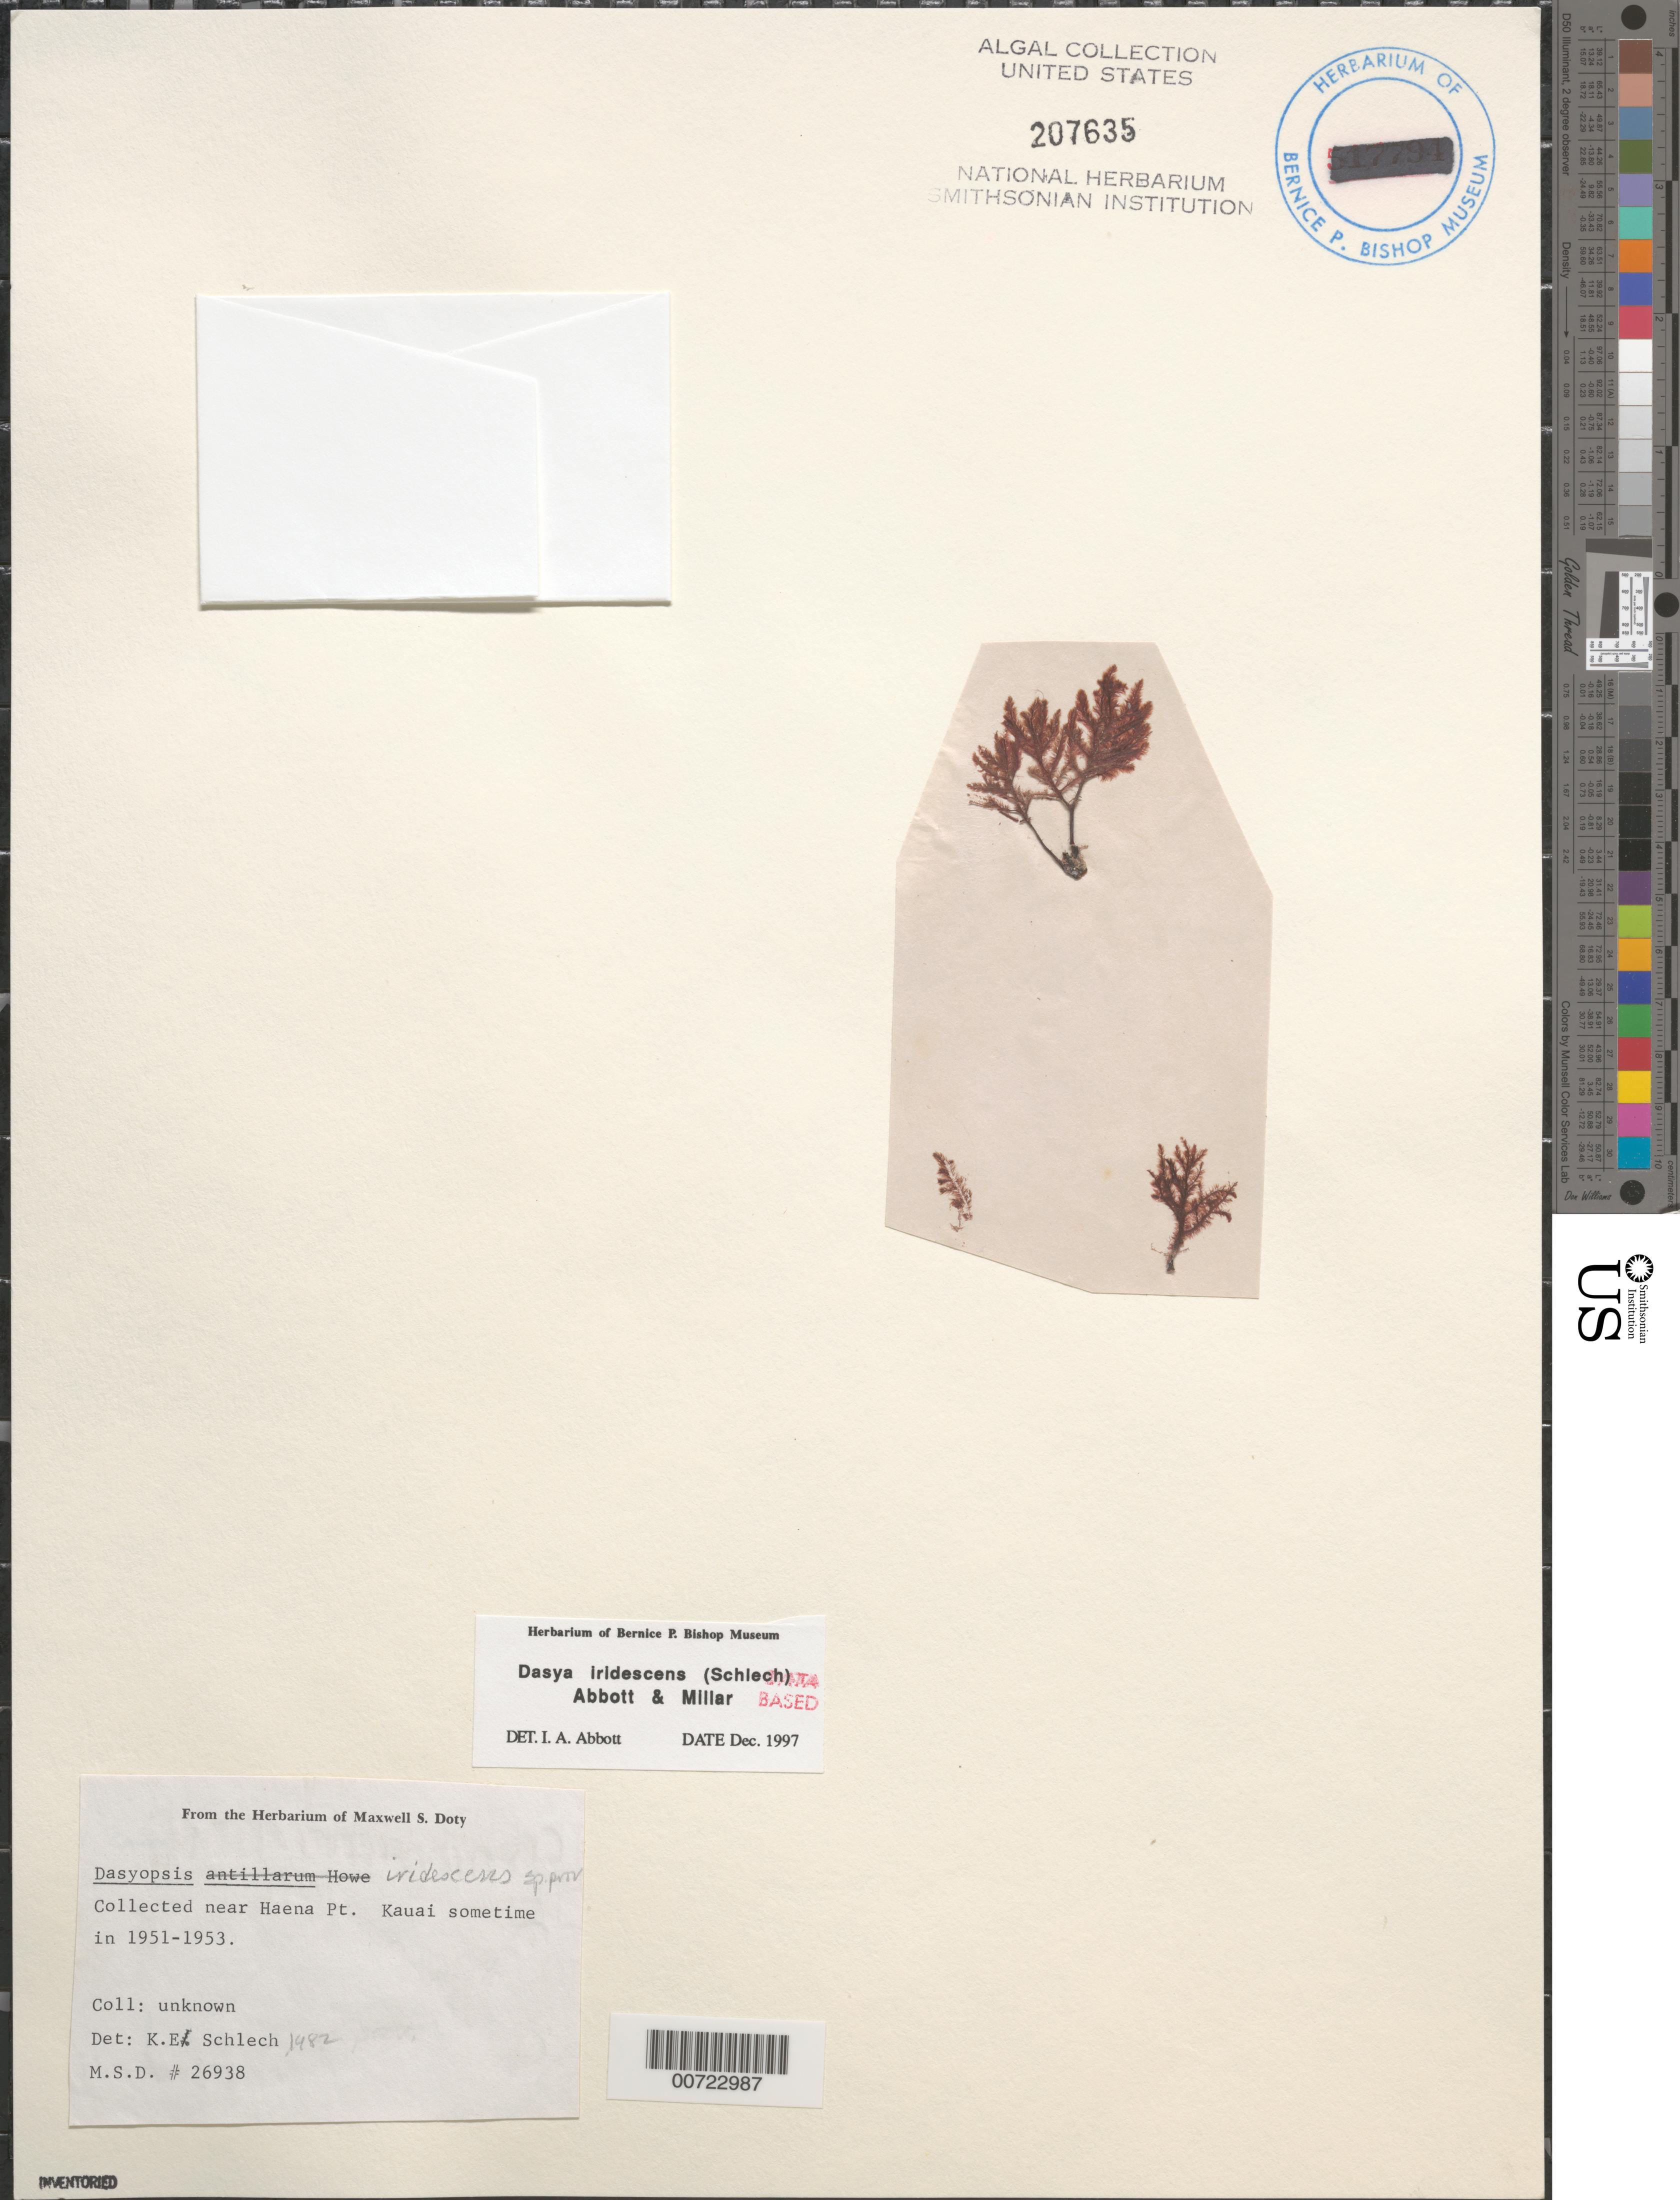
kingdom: Plantae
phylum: Rhodophyta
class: Florideophyceae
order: Ceramiales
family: Dasyaceae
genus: Dasya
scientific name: Dasya iridescens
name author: (Schlech) A.J.K. Millar & I.A. Abbott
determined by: Abbott, Isabella A.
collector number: MSD 26938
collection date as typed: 1951 to -- --- 1953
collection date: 1951/1953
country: United States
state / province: Hawaii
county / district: Kauai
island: Kaua'i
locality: Near Haena Point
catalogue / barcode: US 207635